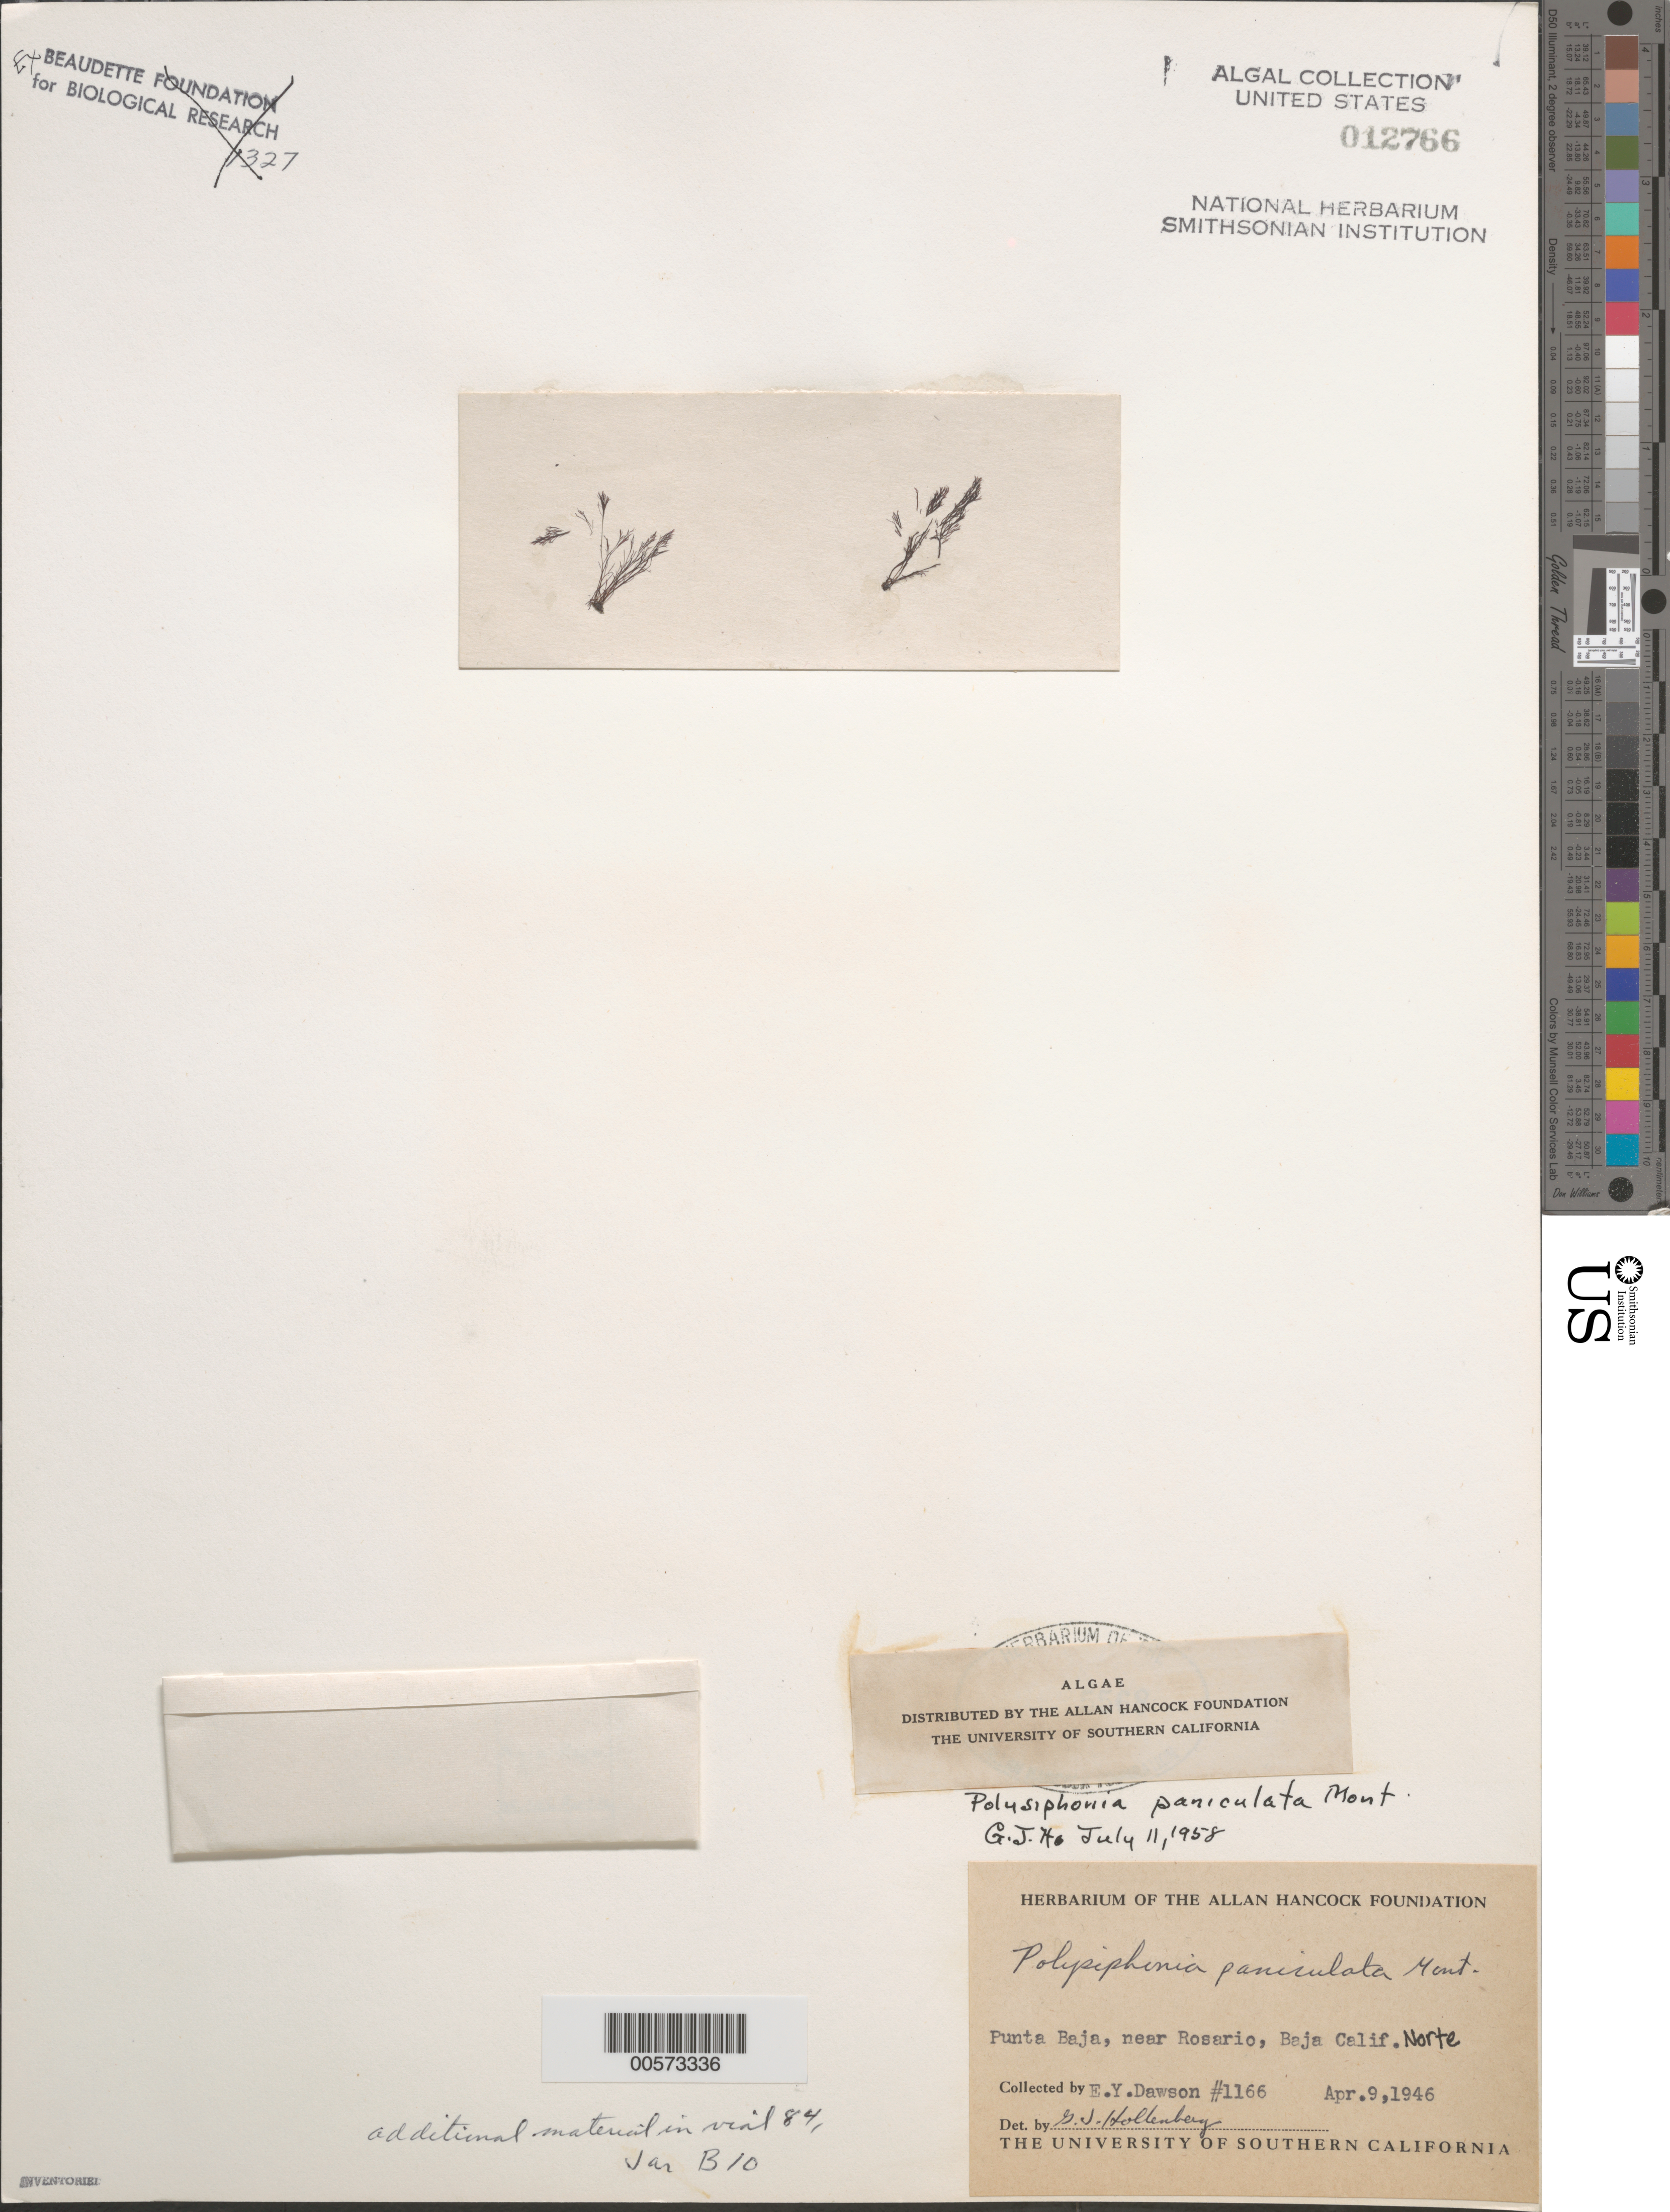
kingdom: Plantae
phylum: Rhodophyta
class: Florideophyceae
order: Ceramiales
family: Rhodomelaceae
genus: Eutrichosiphonia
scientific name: Eutrichosiphonia paniculata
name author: (Mont.) D.E.Bustamante & T.O. Cho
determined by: Algae name updating Project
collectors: E. Y. Dawson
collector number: EYD 1166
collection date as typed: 09 Apr 1946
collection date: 1946-04-09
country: Mexico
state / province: Baja California Norte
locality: Punta Baja, near Rosario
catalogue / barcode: US 12766